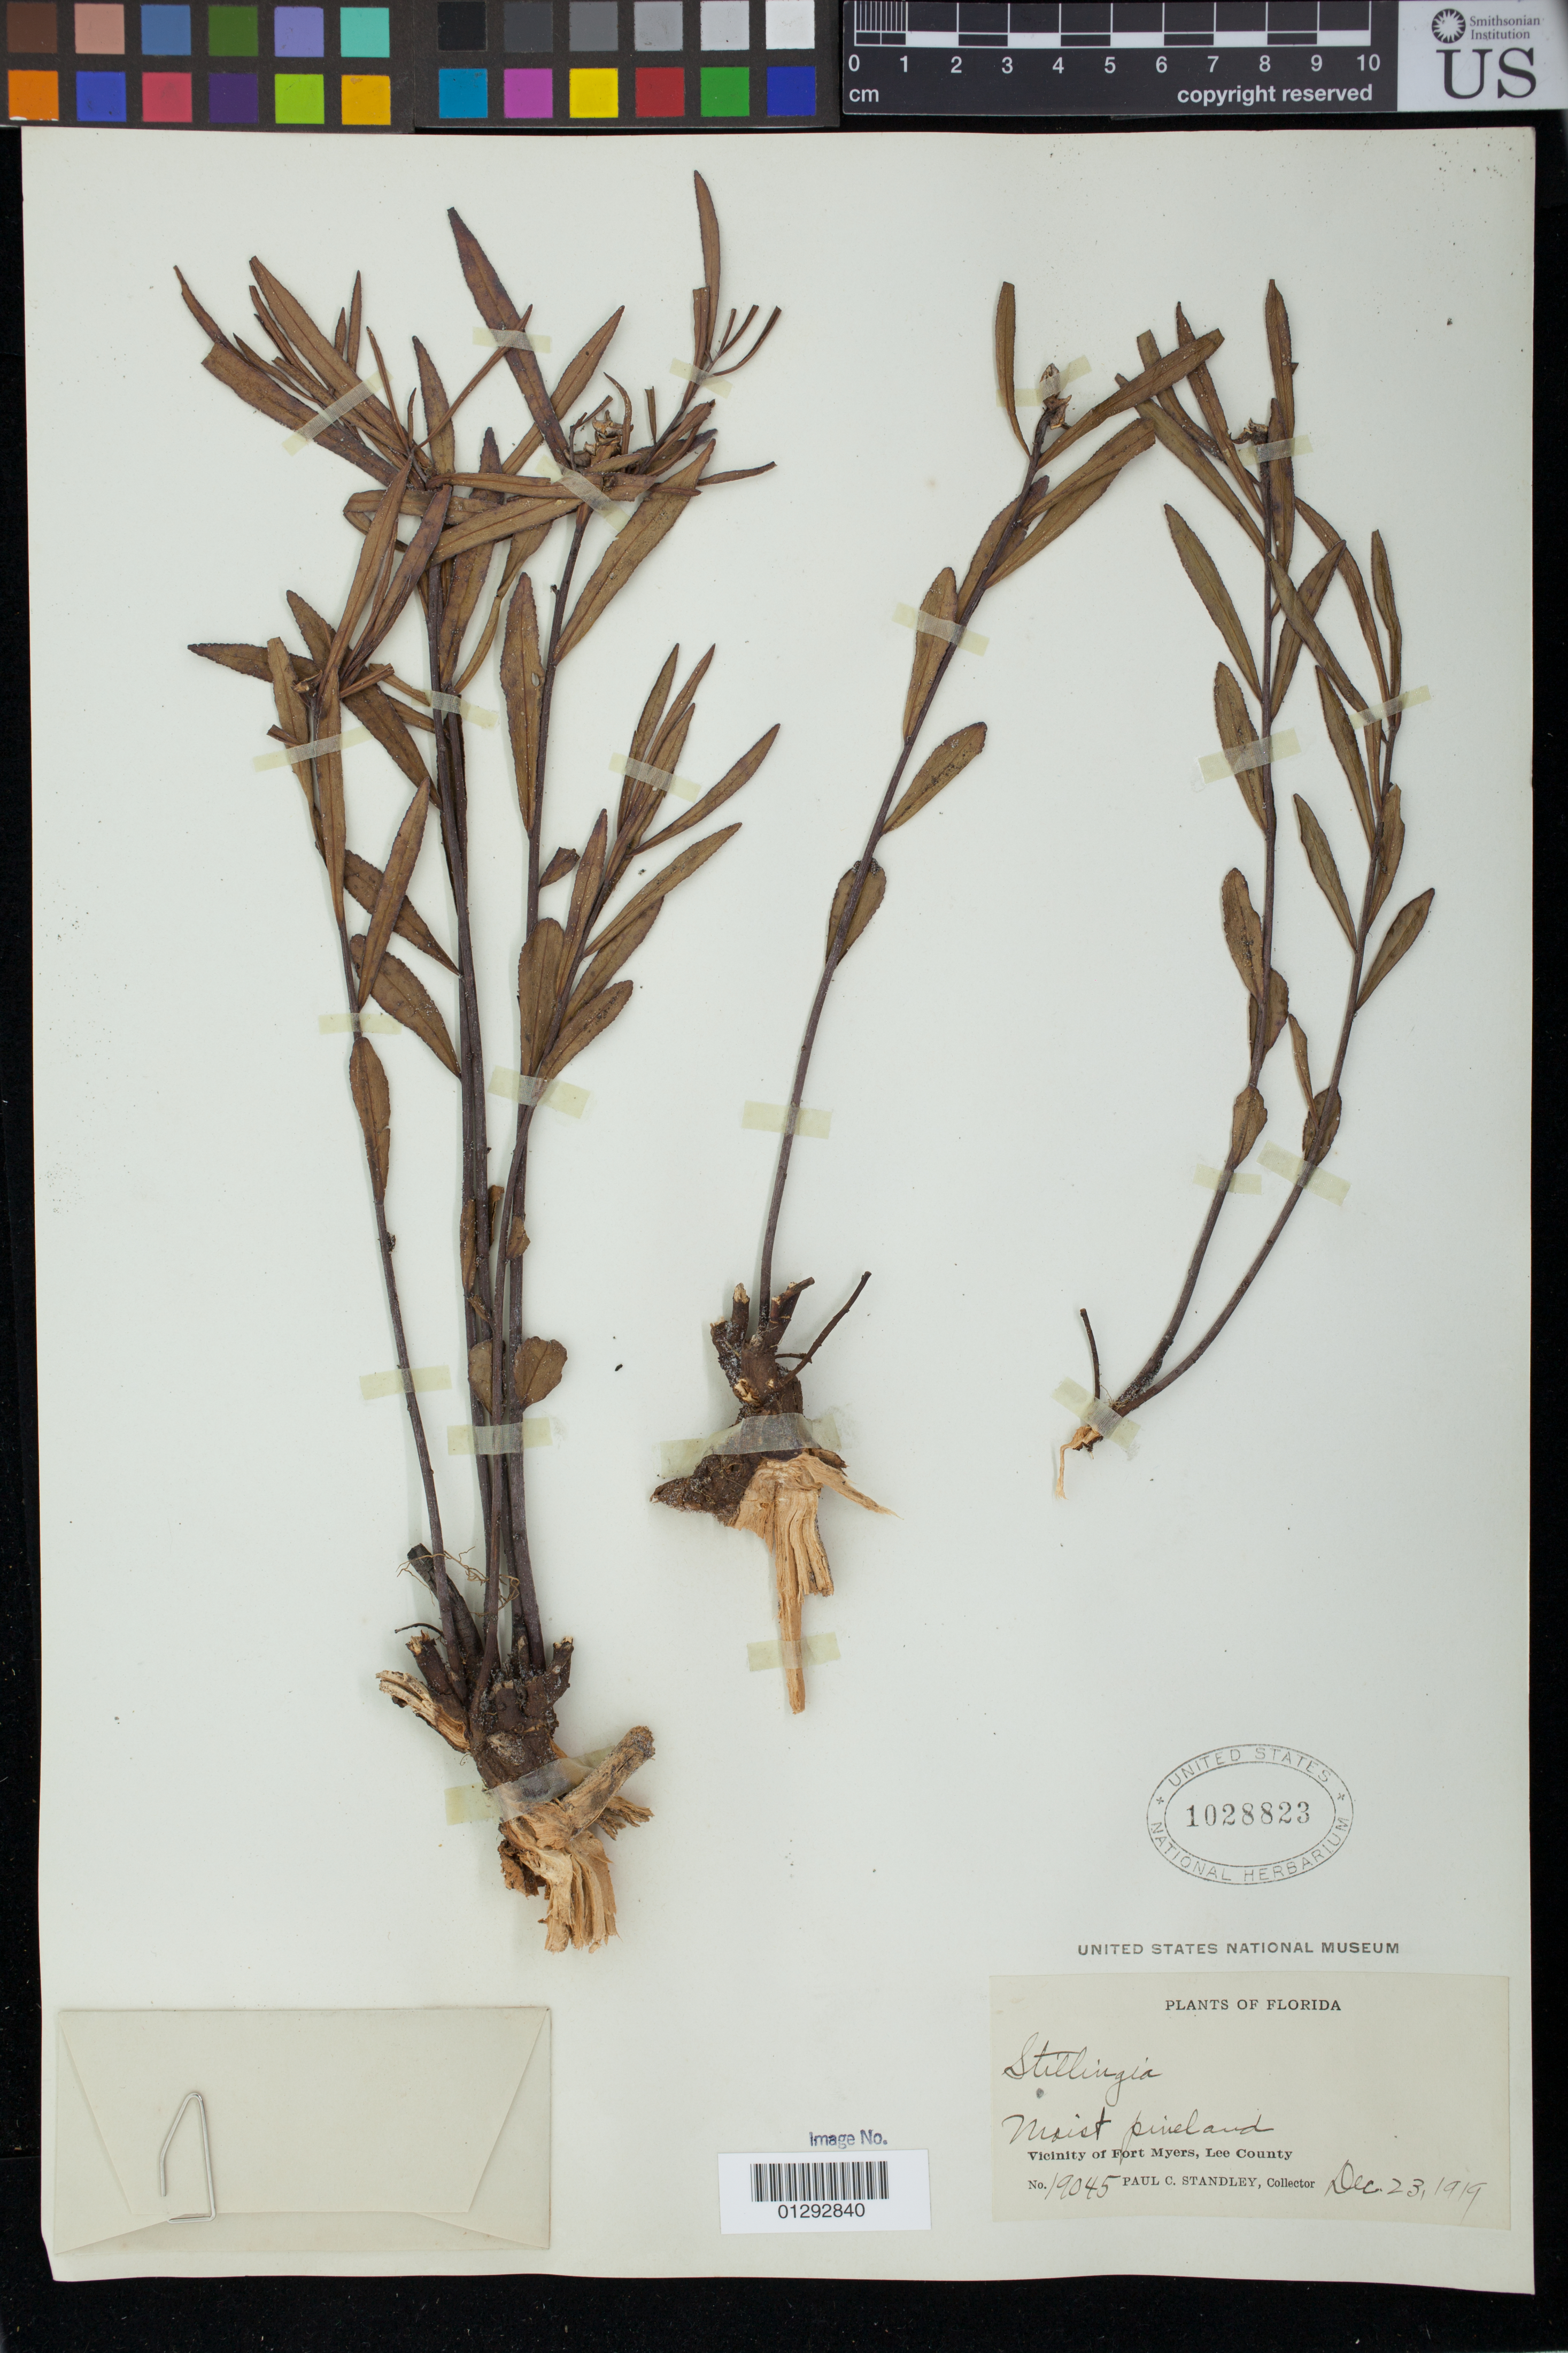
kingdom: Plantae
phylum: Tracheophyta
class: Magnoliopsida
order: Malpighiales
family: Euphorbiaceae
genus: Stillingia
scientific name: Stillingia sylvatica subsp. tenuis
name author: (Small) D.J. Rogers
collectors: P. C. Standley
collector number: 19045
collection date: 1919-12-23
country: United States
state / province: Florida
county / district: Lee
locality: Vicinity of Fort Myers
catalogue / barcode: US 1028823